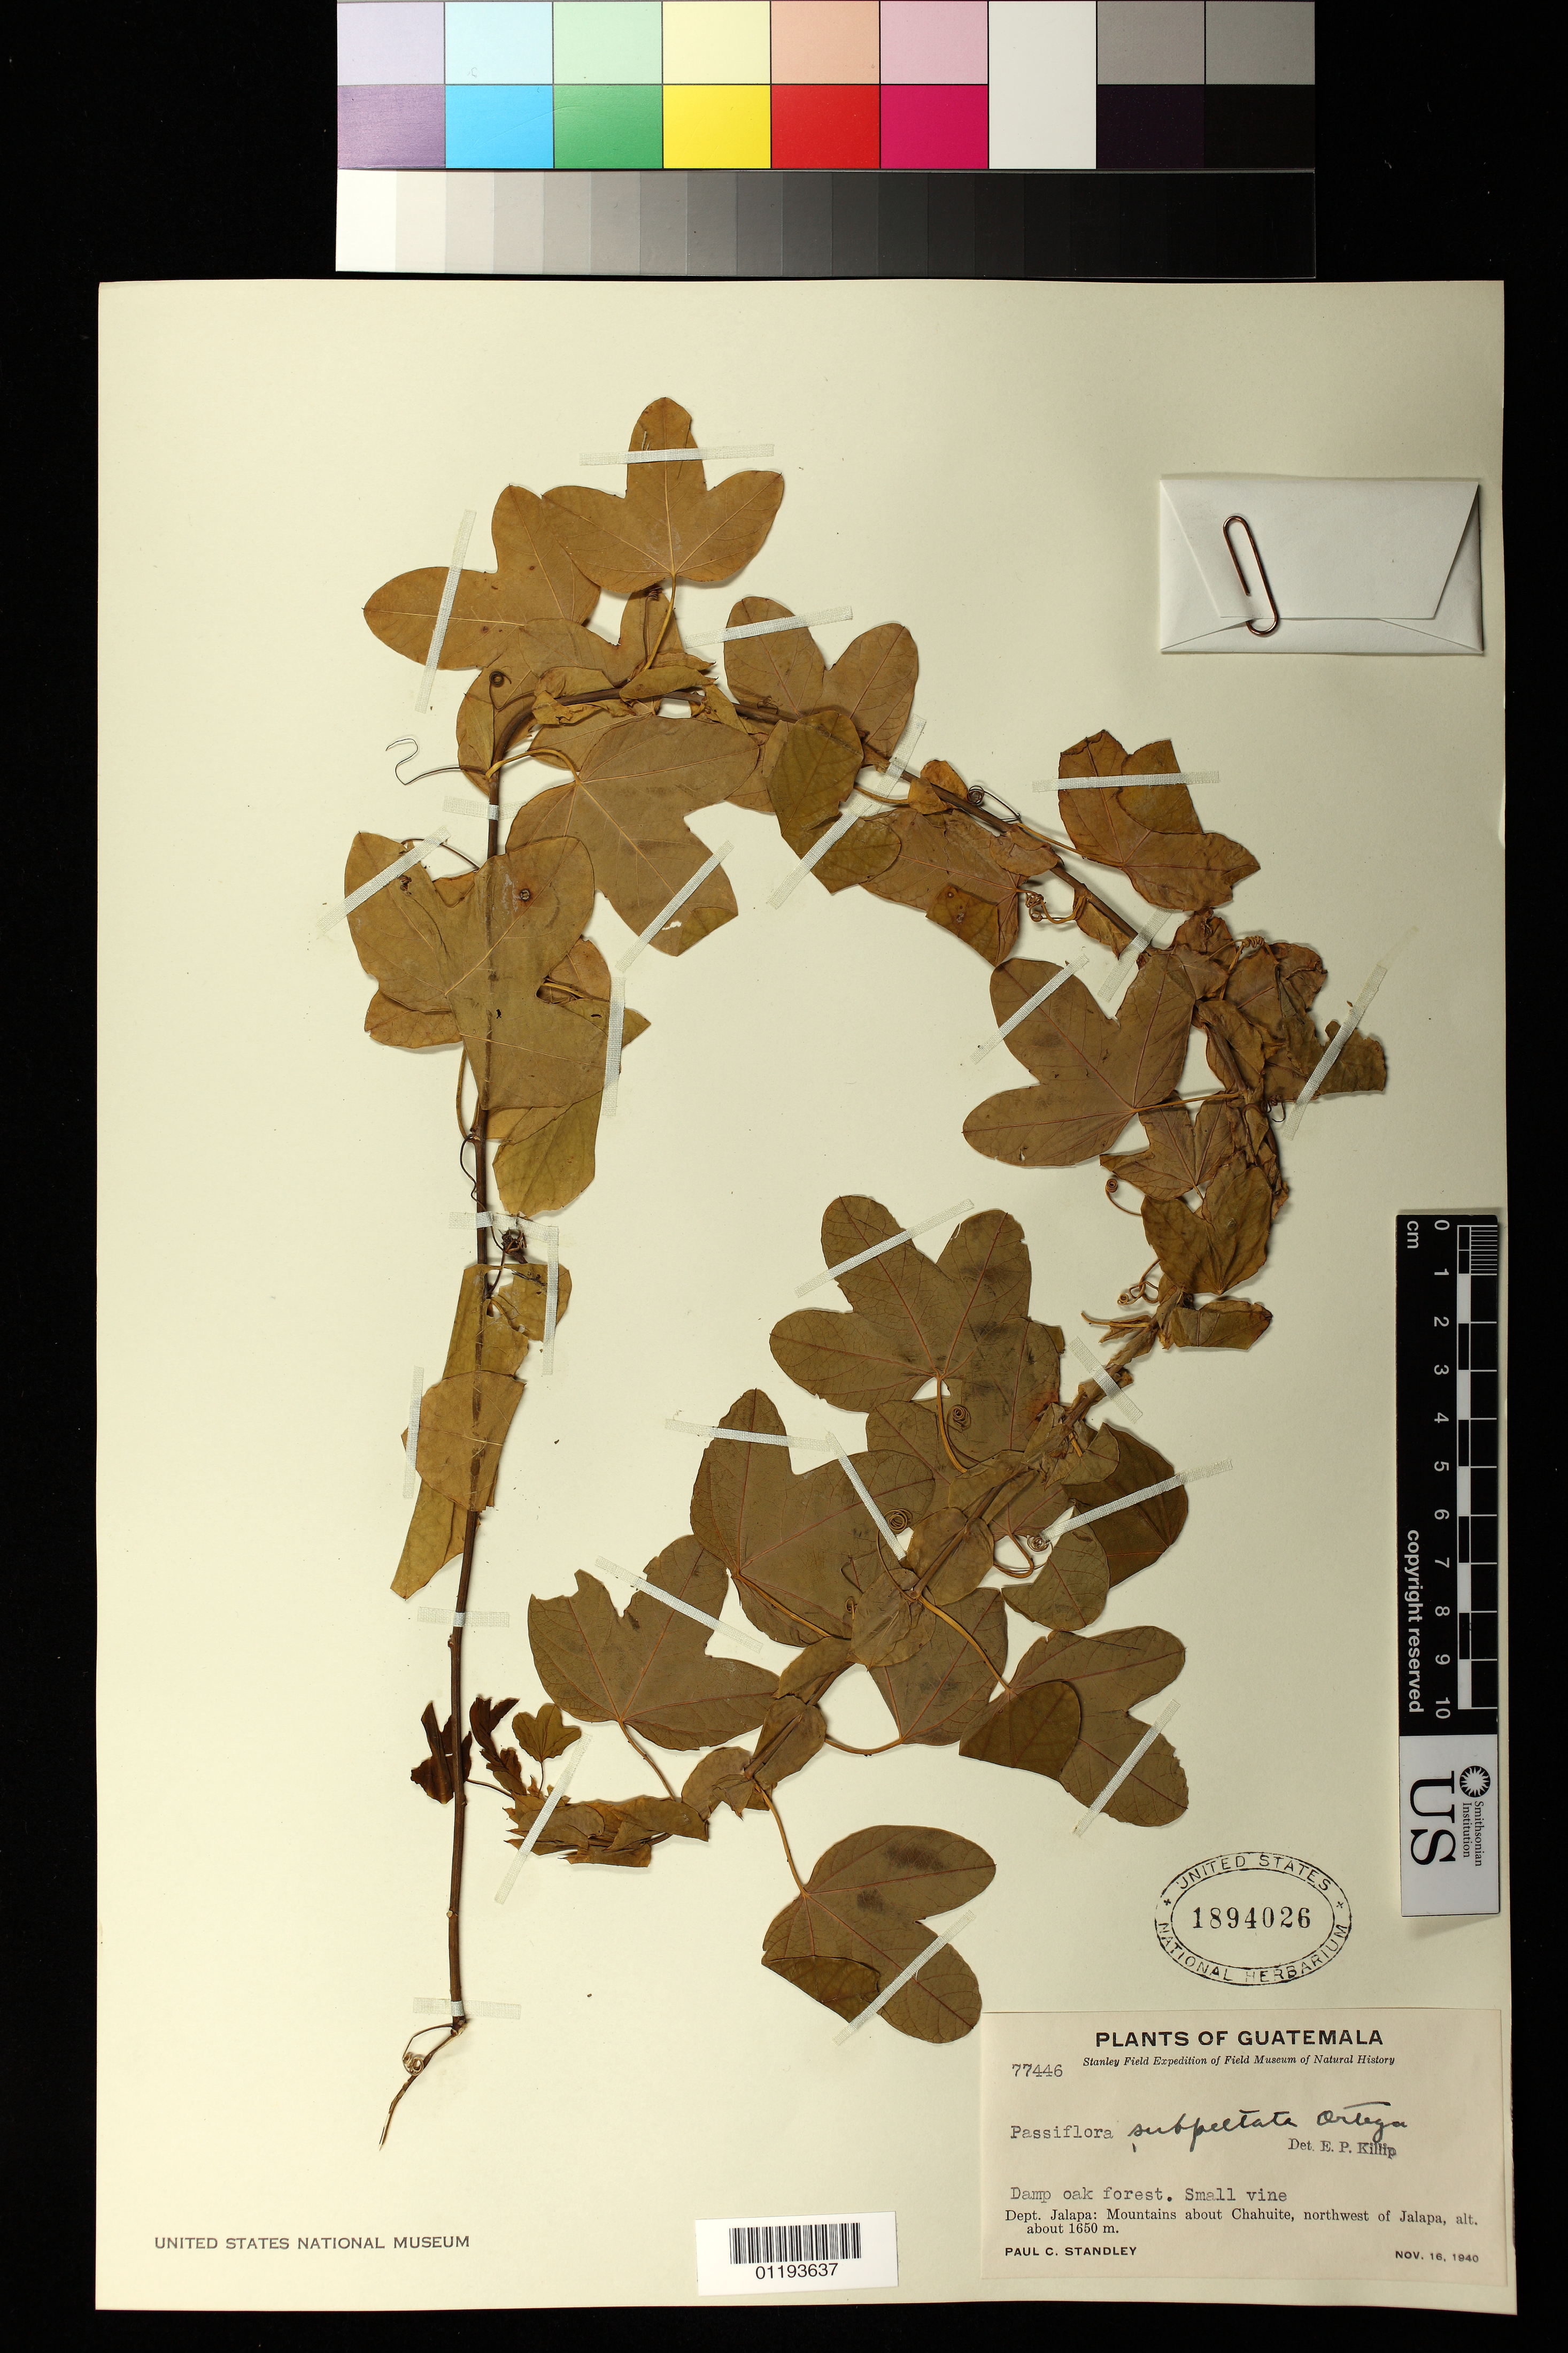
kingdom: Plantae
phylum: Tracheophyta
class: Magnoliopsida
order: Malpighiales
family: Passifloraceae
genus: Passiflora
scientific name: Passiflora subpeltata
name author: Ortega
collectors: P. C. Standley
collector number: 77446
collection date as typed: Nov 16 1940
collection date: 1940-11-16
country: Guatemala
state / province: Jalapa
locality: Damp oak forest. Small vine. Mountains about Chahuite, northwest of Jalapa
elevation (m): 1650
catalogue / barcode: US 1894026